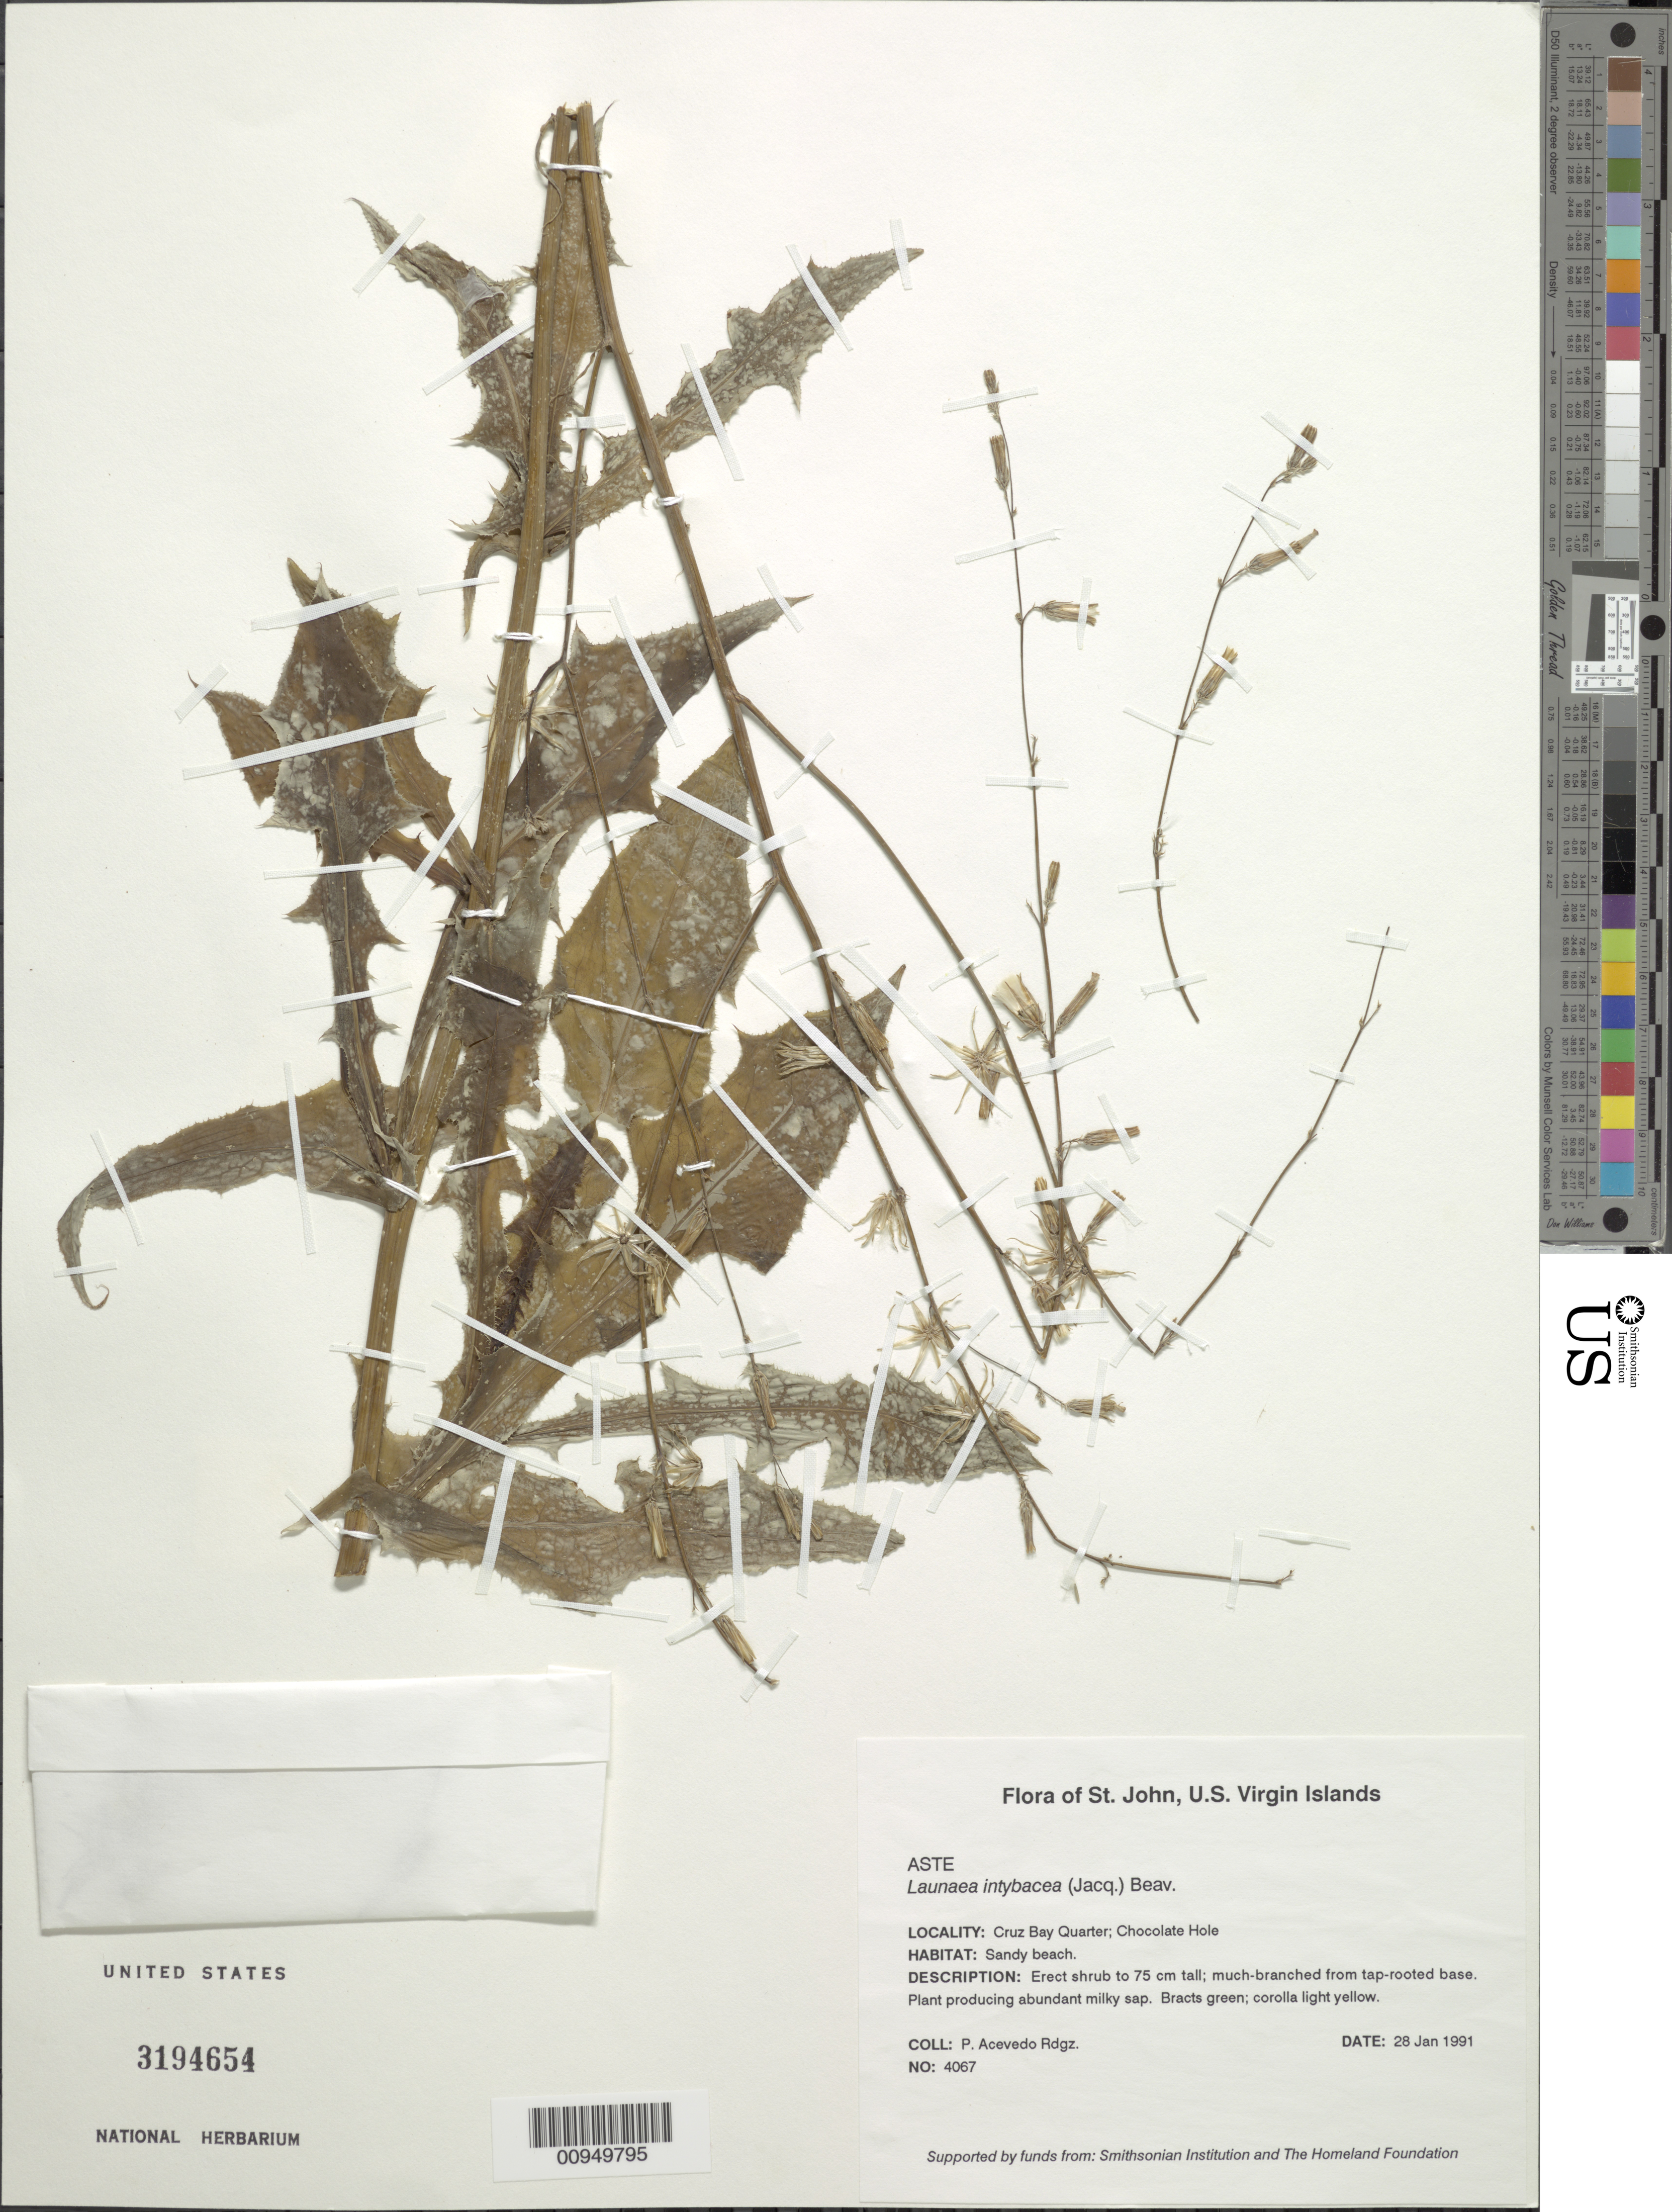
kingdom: Plantae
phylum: Tracheophyta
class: Magnoliopsida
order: Asterales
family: Asteraceae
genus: Launaea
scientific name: Launaea intybacea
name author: (Jacq.) Beauverd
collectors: P. Acevedo-Rodr.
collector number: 4067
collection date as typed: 28 Jan 1991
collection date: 1991-01-28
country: U.S. Virgin Islands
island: St. John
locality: Cruz Bay Quarter, Chocolate Hole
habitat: Sandy beach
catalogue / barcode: US 3194654